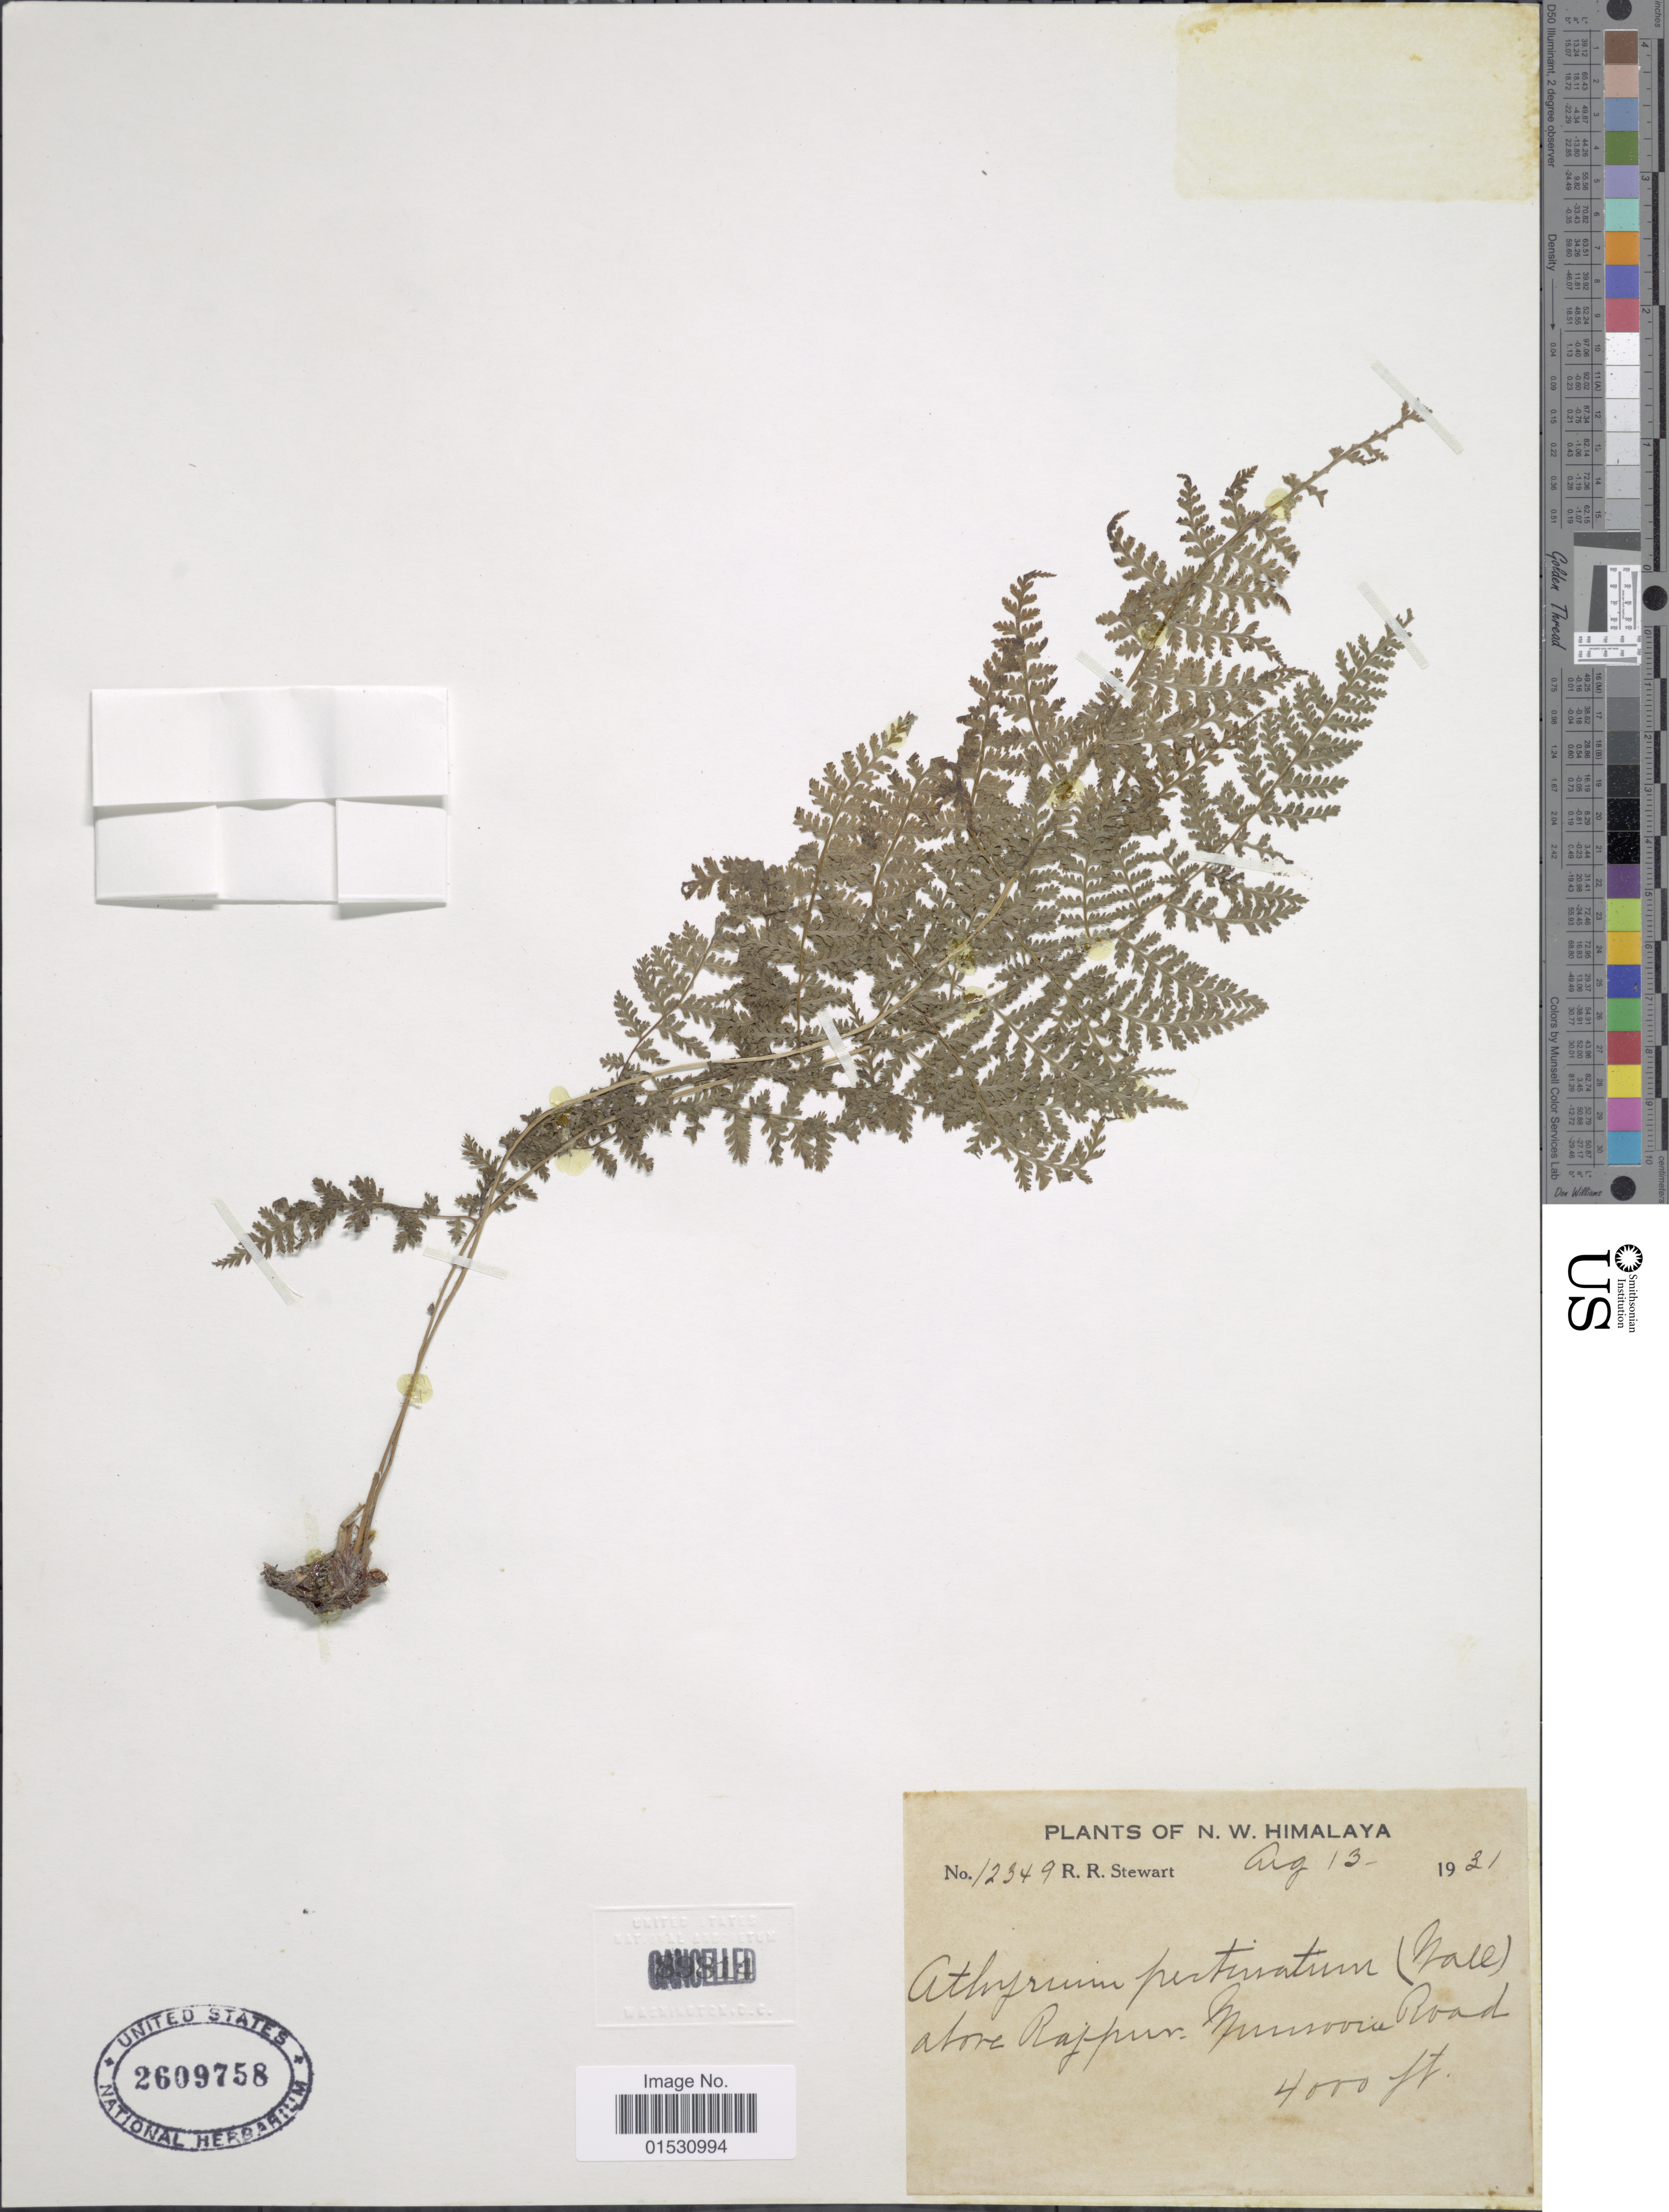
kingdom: Plantae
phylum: Tracheophyta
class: Polypodiopsida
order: Polypodiales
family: Athyriaceae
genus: Athyrium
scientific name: Athyrium pectinatum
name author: (Wall. ex C. Hope) C. Presl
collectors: R. R. Stewart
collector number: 12349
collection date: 1931-08-13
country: India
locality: N. W. Himalaya. Above Rajpur, Mussoorie Road.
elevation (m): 1219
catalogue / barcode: US 2609758